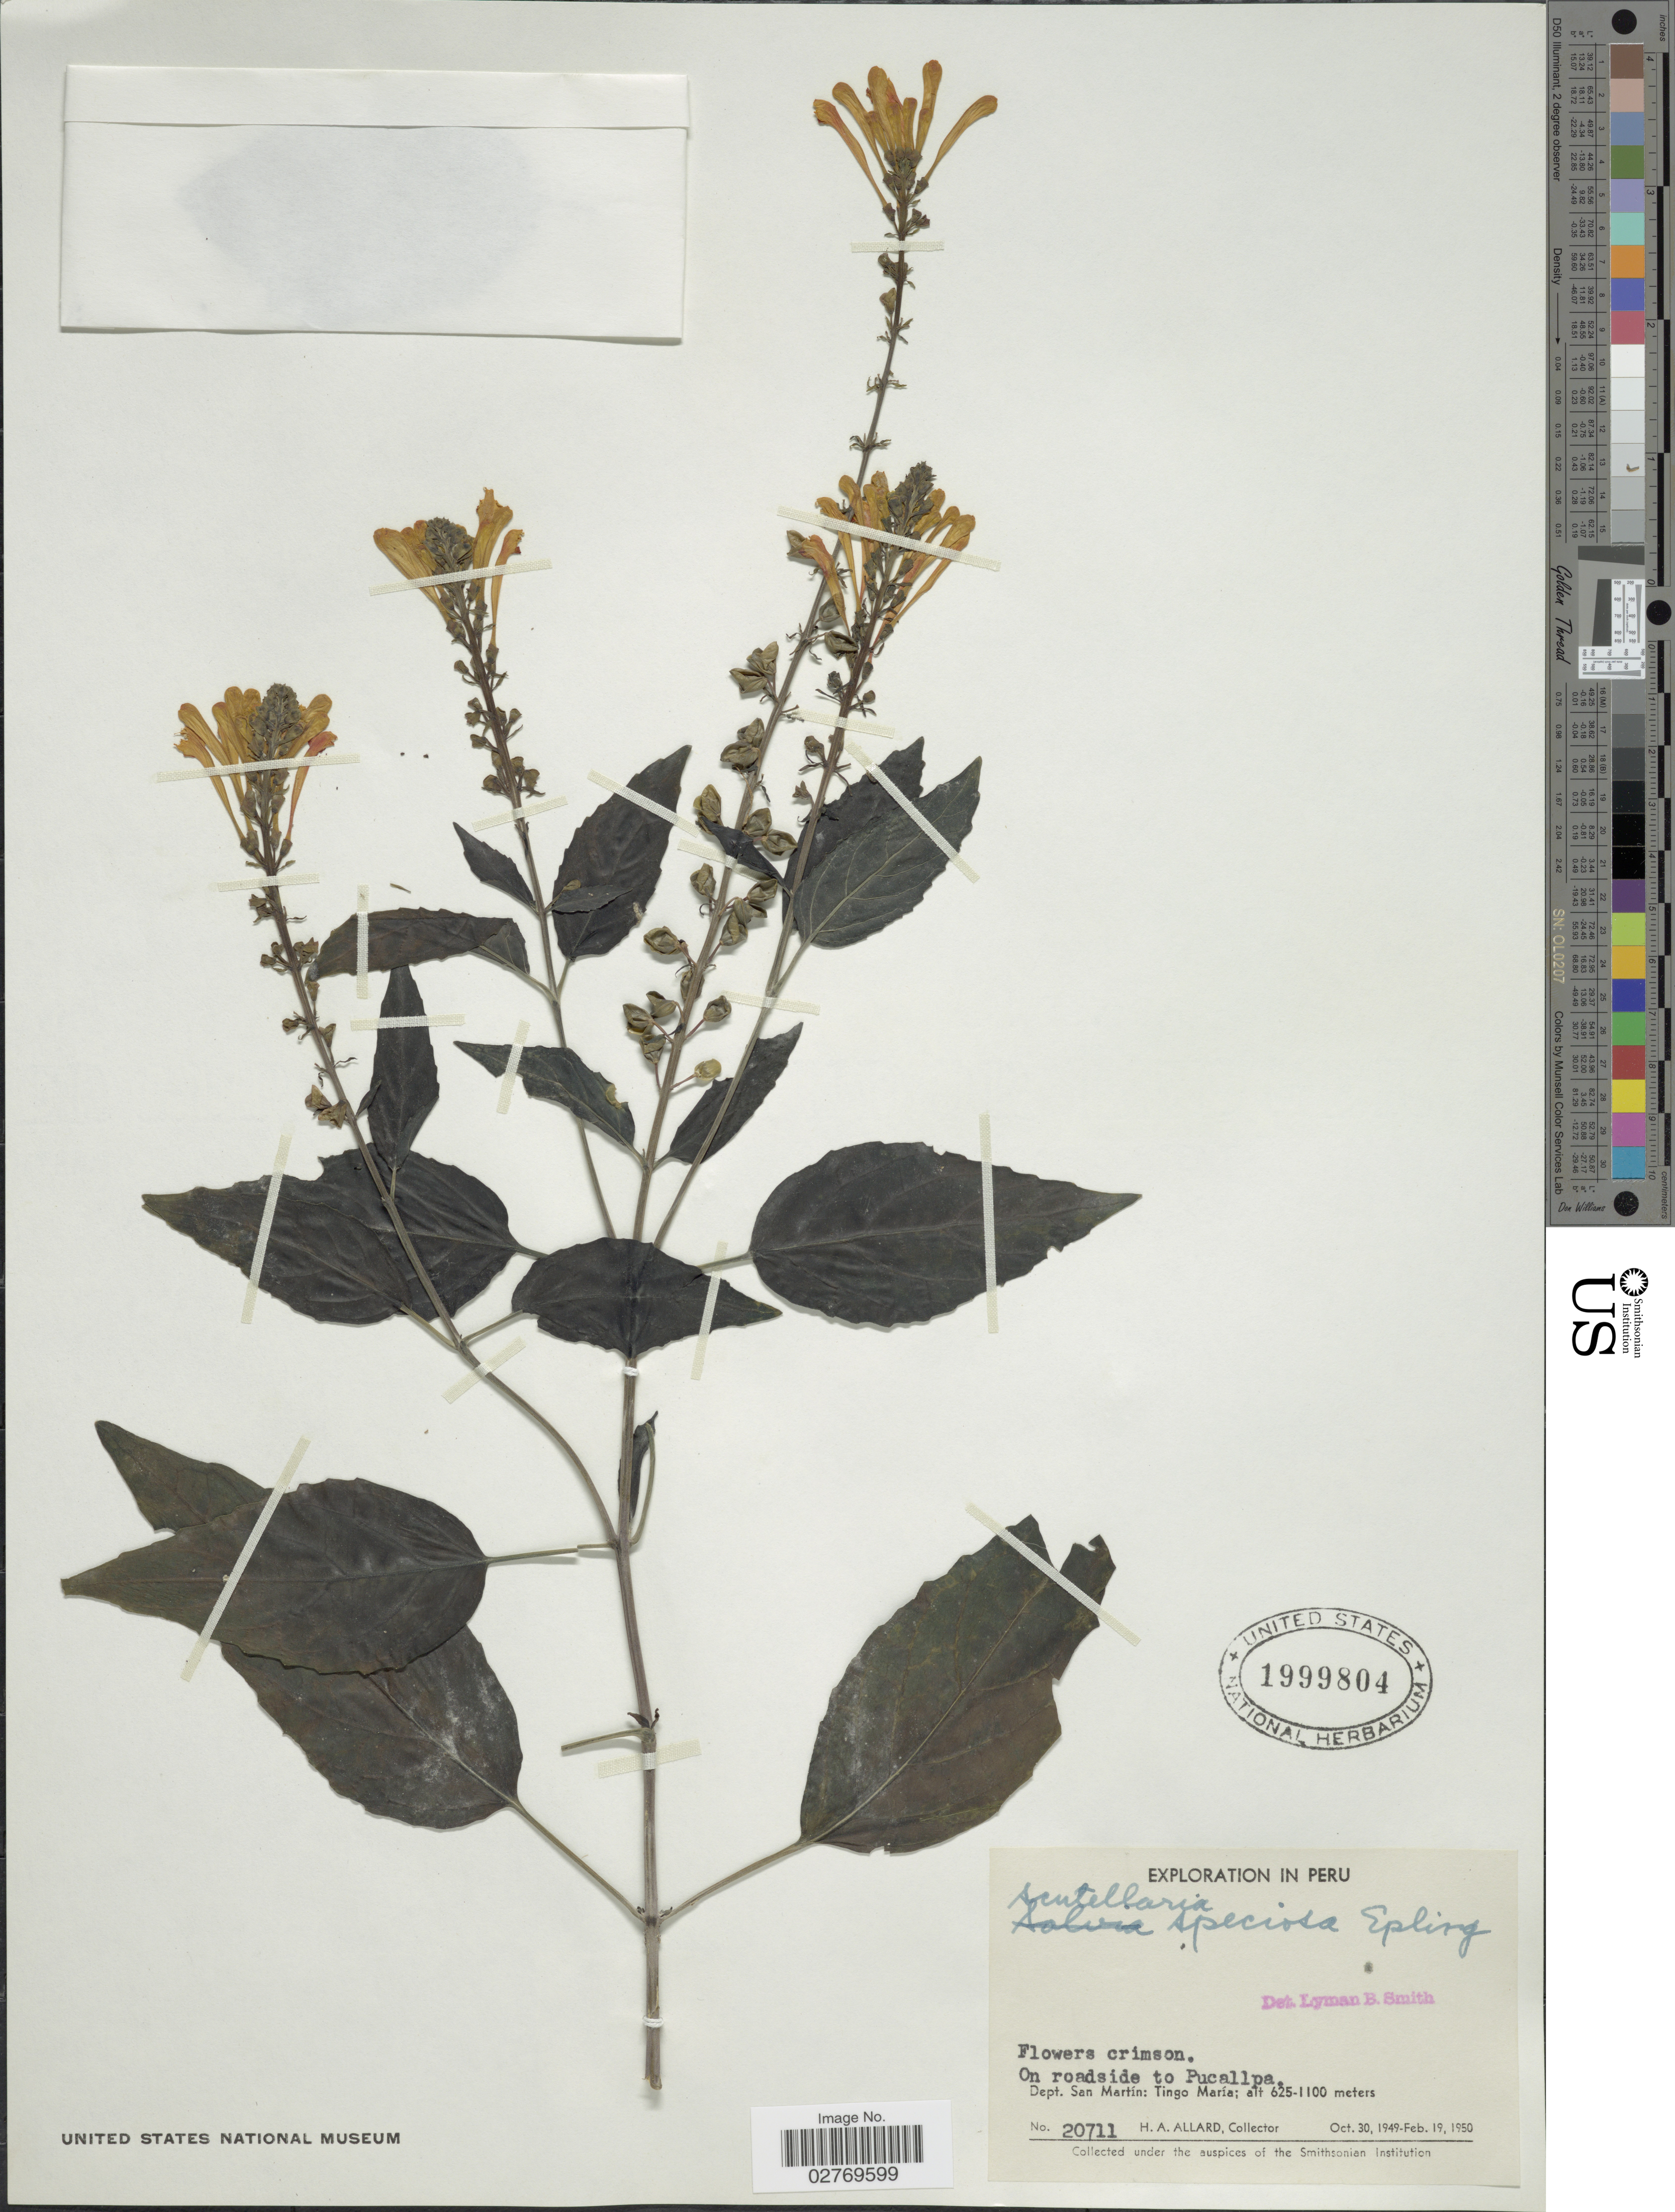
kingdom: Plantae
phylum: Tracheophyta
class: Magnoliopsida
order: Lamiales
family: Lamiaceae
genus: Scutellaria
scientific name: Scutellaria speciosa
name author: Epling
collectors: H. A. Allard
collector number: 20711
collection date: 1949-10-30/1950-02-19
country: Peru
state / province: San Martín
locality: On roadside to Pucallpa. Dept. San Martin: Tingo María.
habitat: on roadside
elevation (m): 625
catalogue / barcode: US 1999804